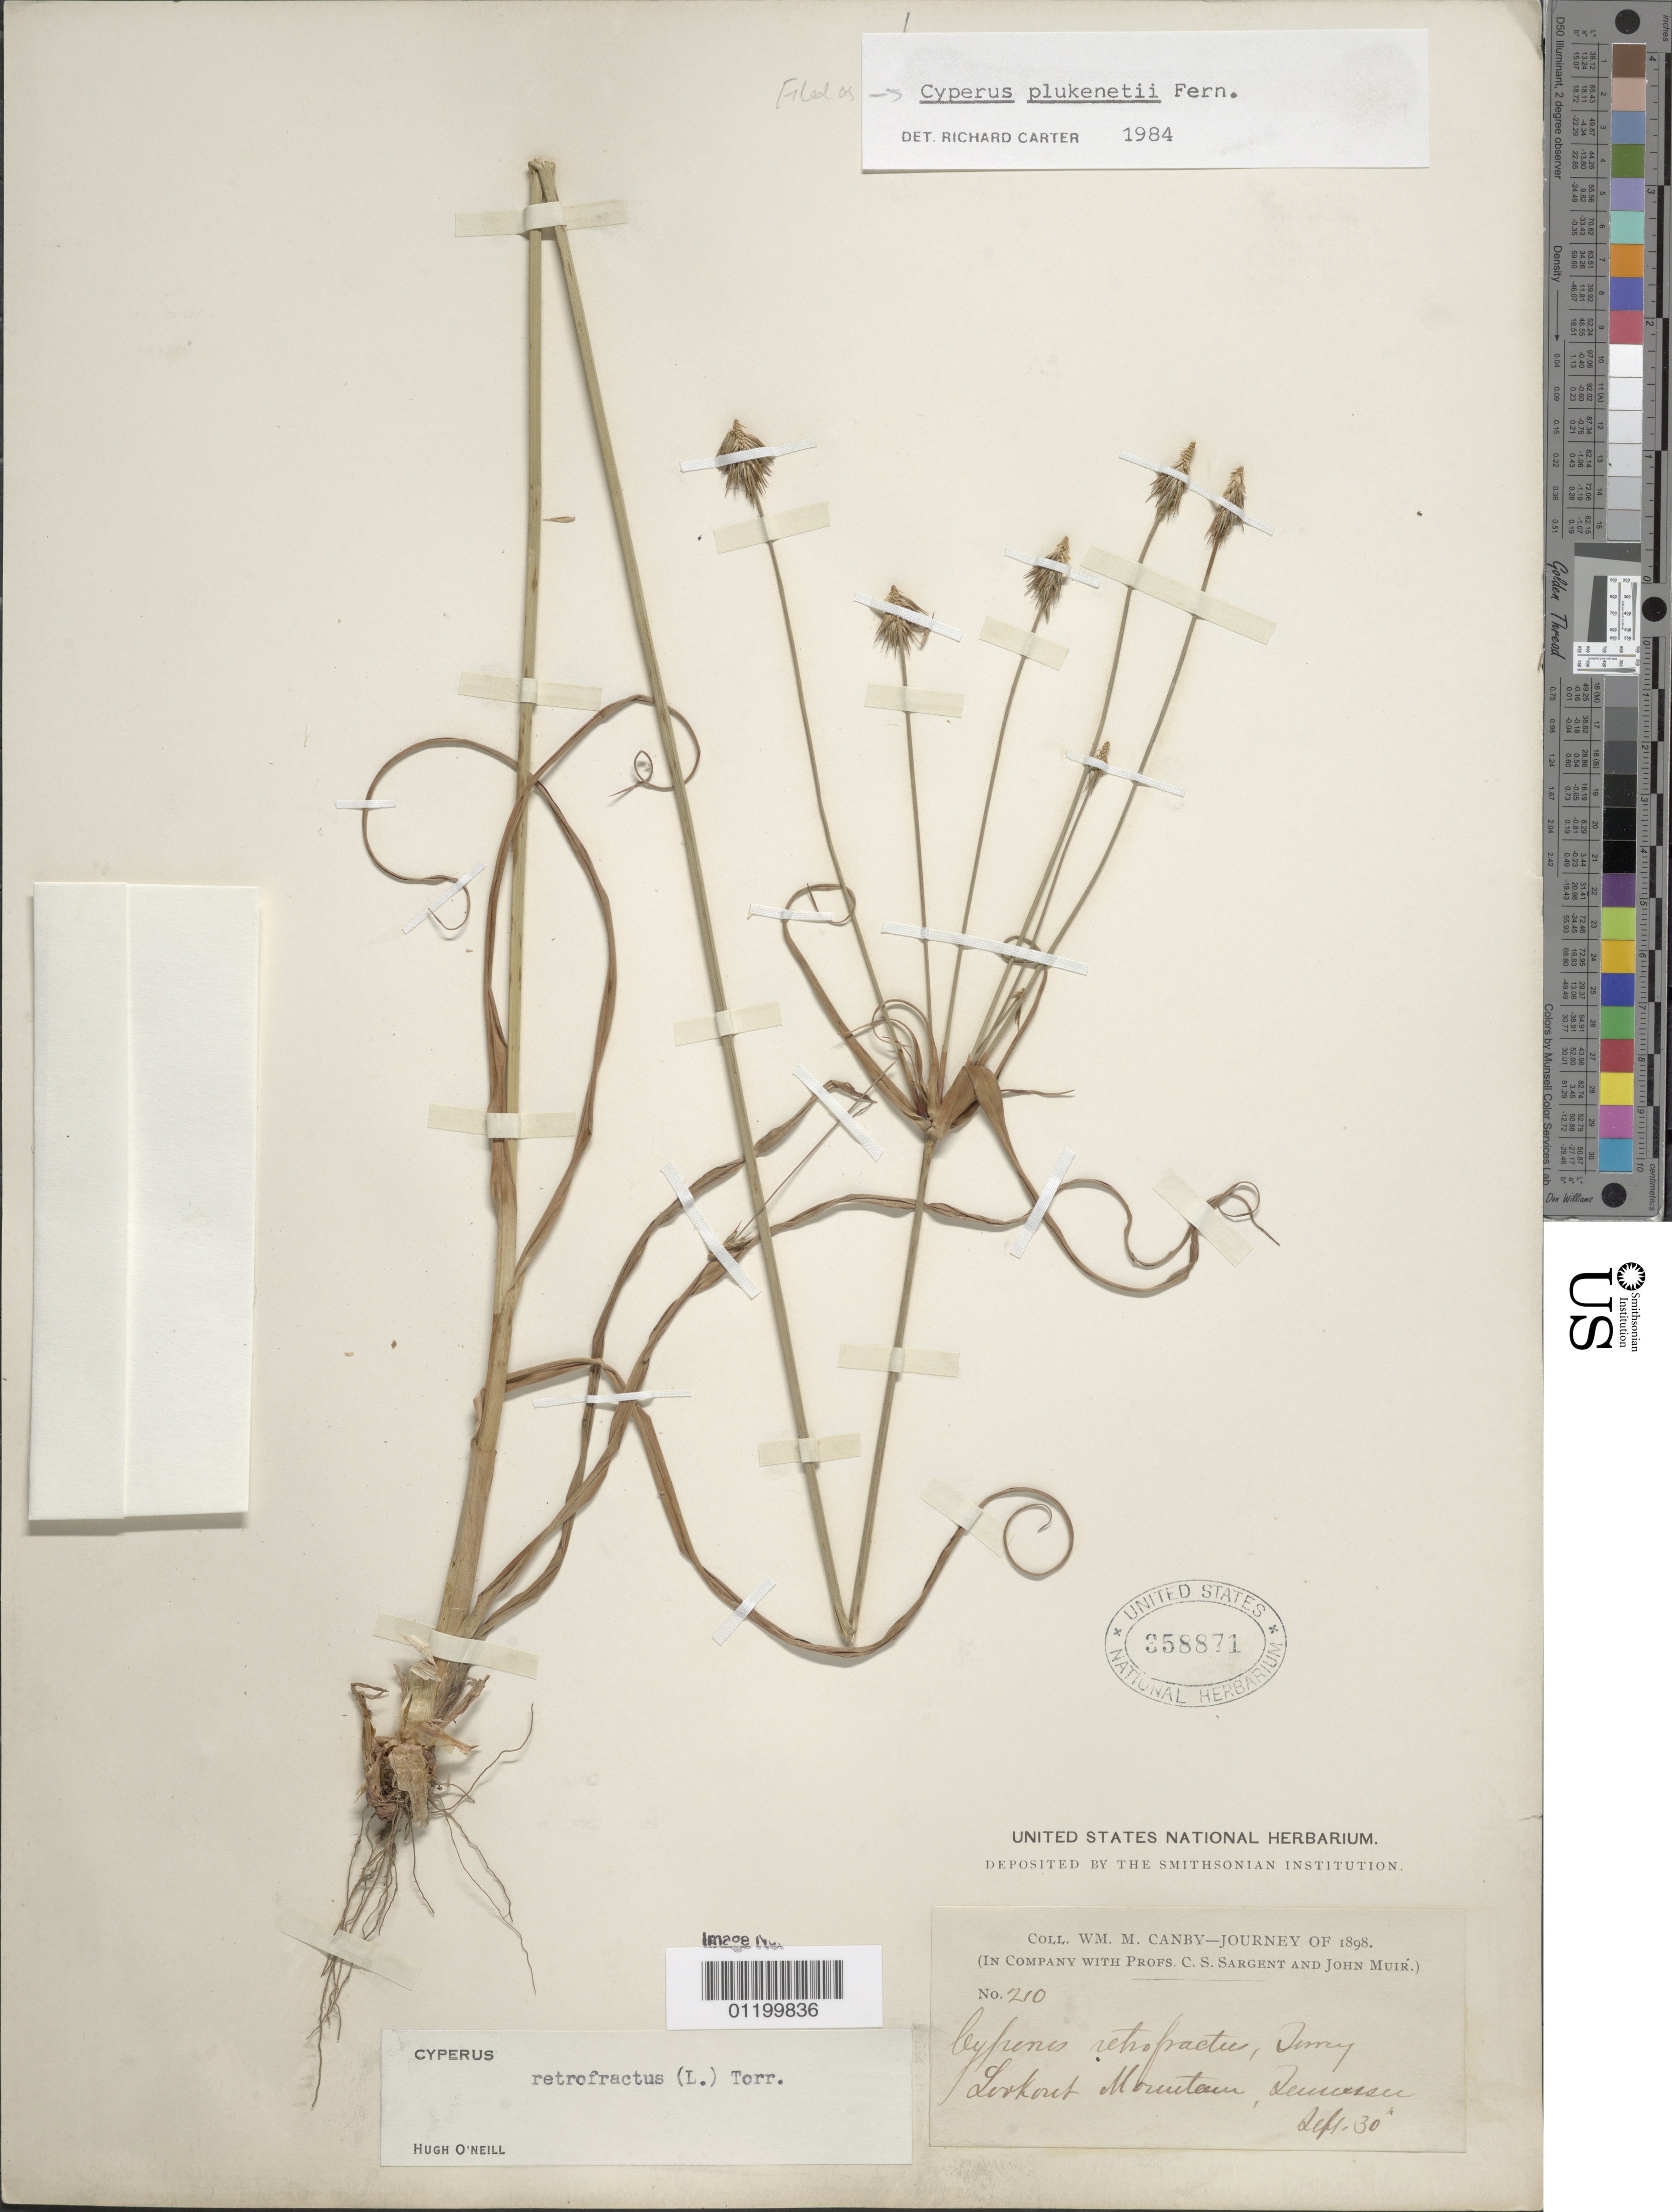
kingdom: Plantae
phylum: Tracheophyta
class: Liliopsida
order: Poales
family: Cyperaceae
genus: Cyperus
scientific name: Cyperus plukenetii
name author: Fernald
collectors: W. M. Canby, C. S. Sargent & J. Muir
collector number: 210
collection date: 1898-09-30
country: United States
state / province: Tennessee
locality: Lookout Mountain.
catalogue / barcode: US 358871